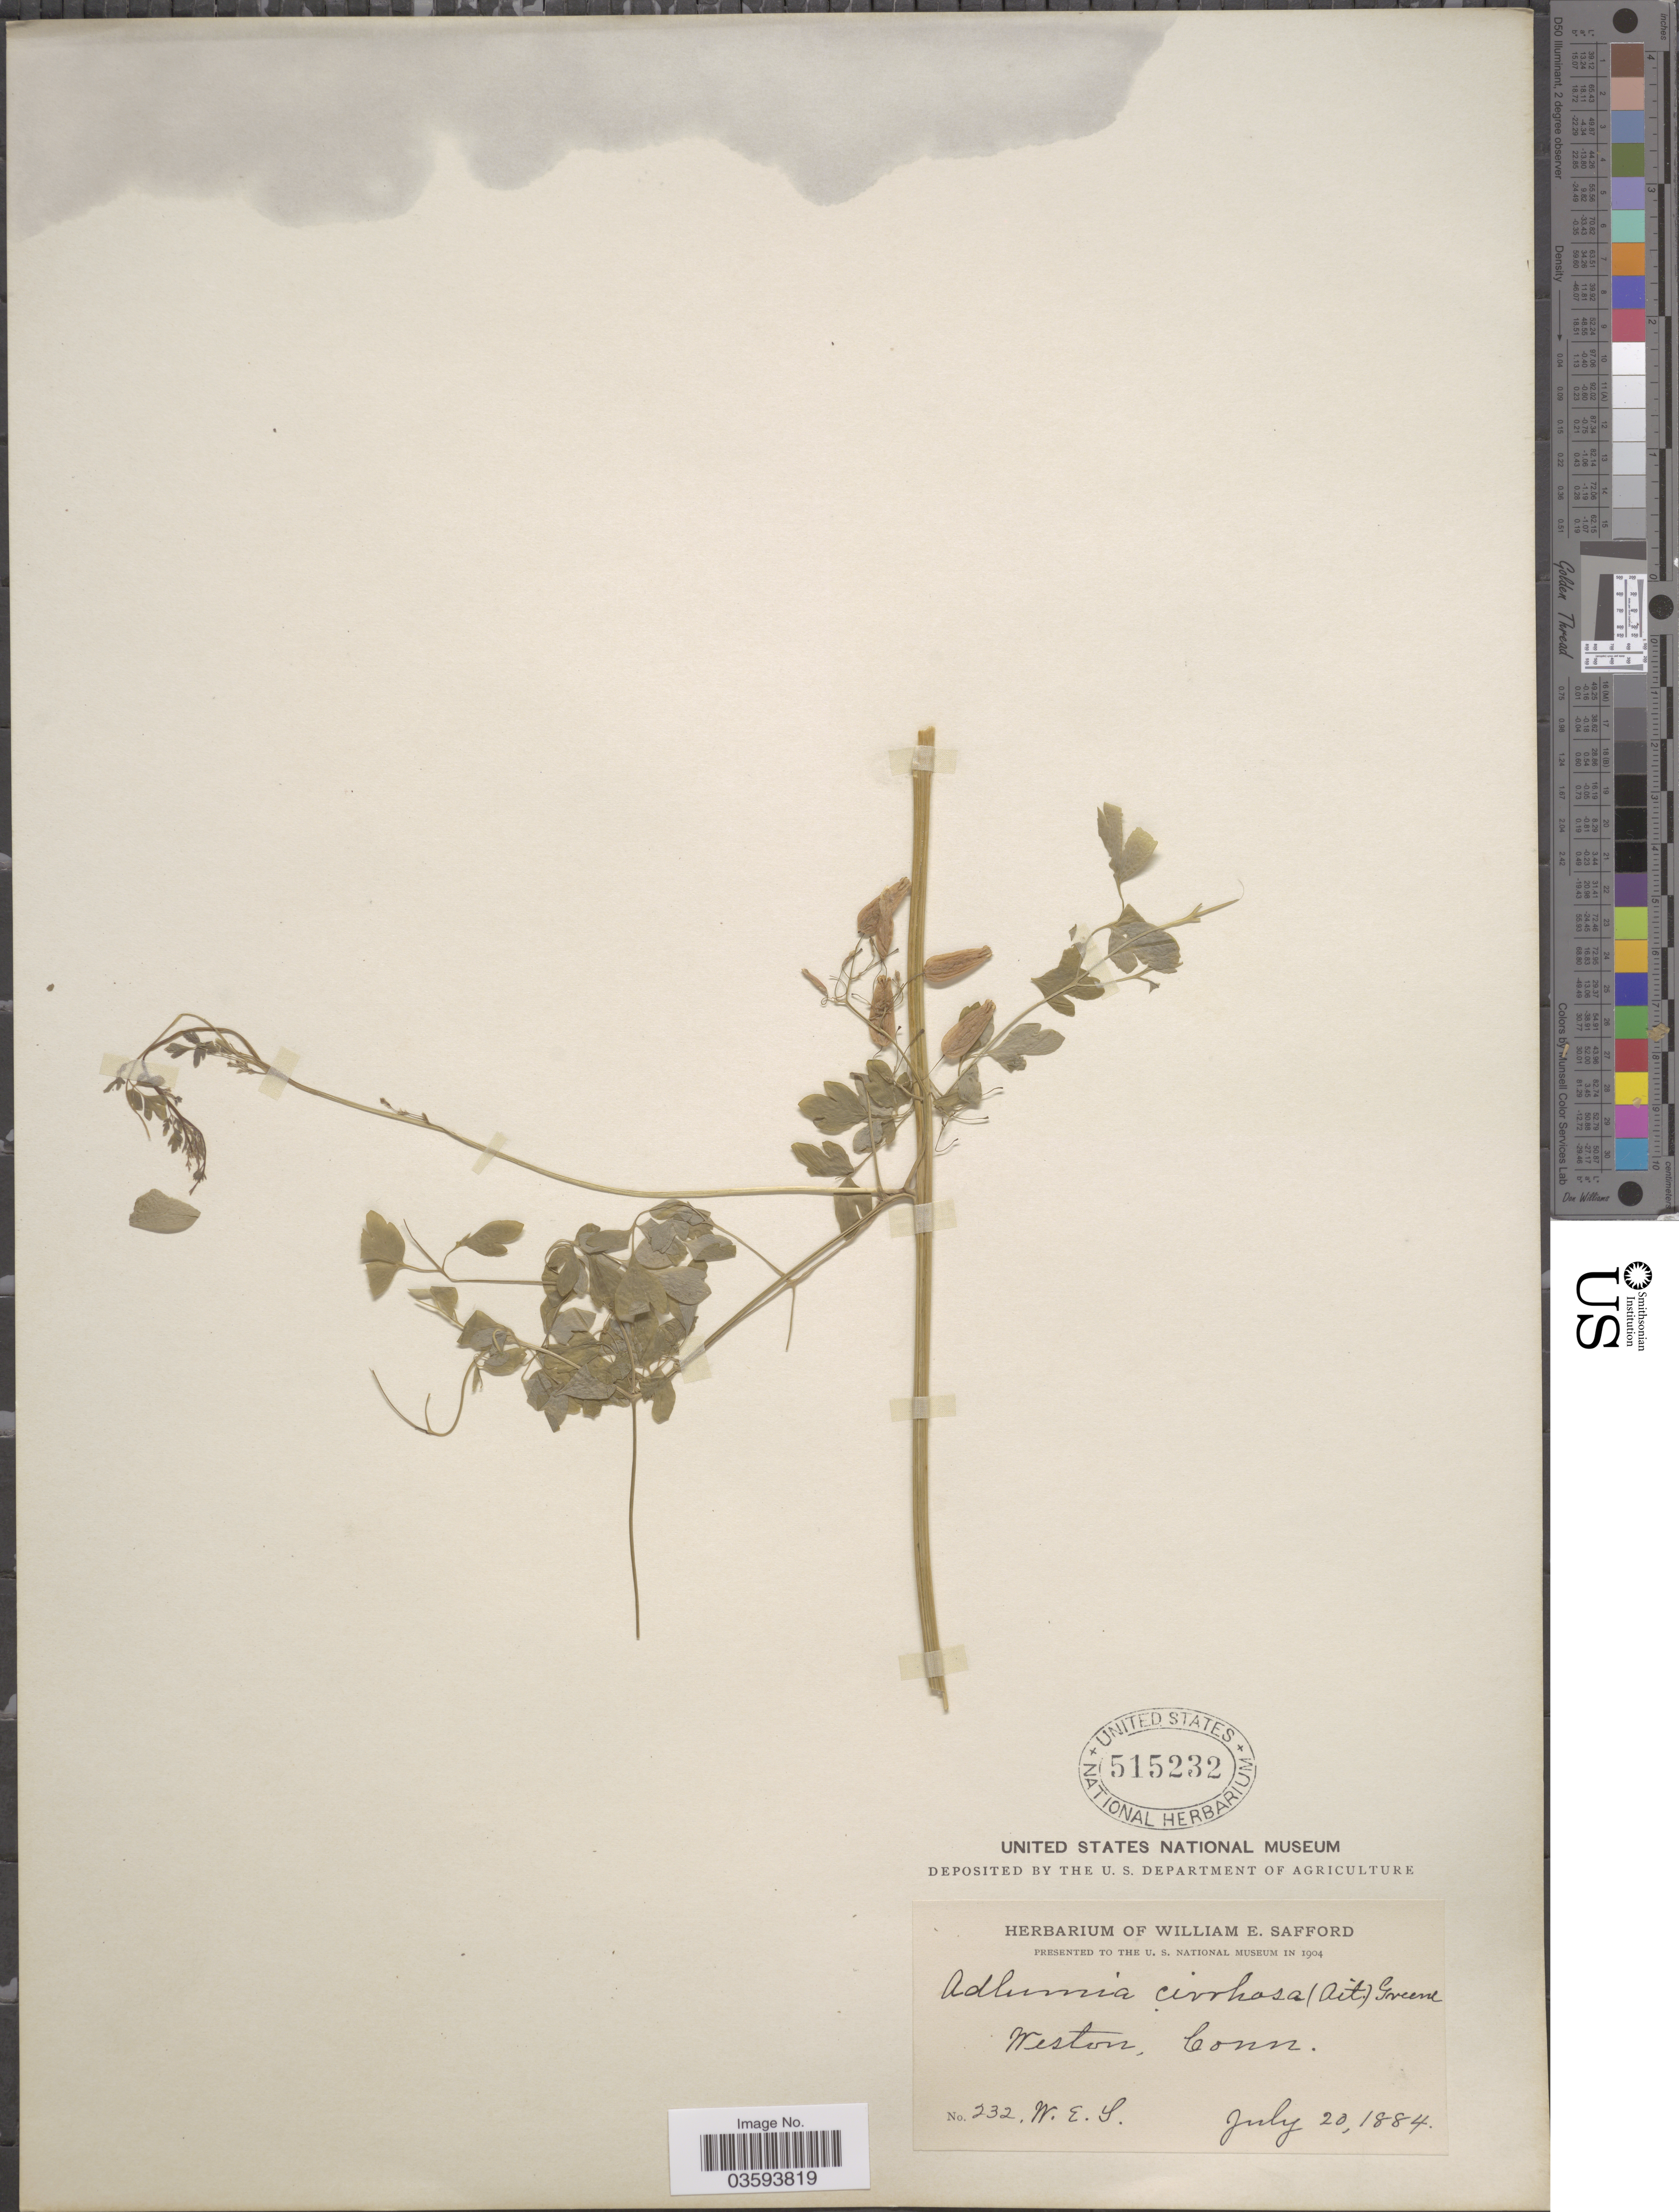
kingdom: Plantae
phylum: Tracheophyta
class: Magnoliopsida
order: Ranunculales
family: Papaveraceae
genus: Adlumia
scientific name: Adlumia cirrhosa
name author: Raf. ex DC.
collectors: W. E. Safford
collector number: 232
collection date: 1884-07-20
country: United States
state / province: Connecticut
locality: Weston.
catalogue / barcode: US 515232